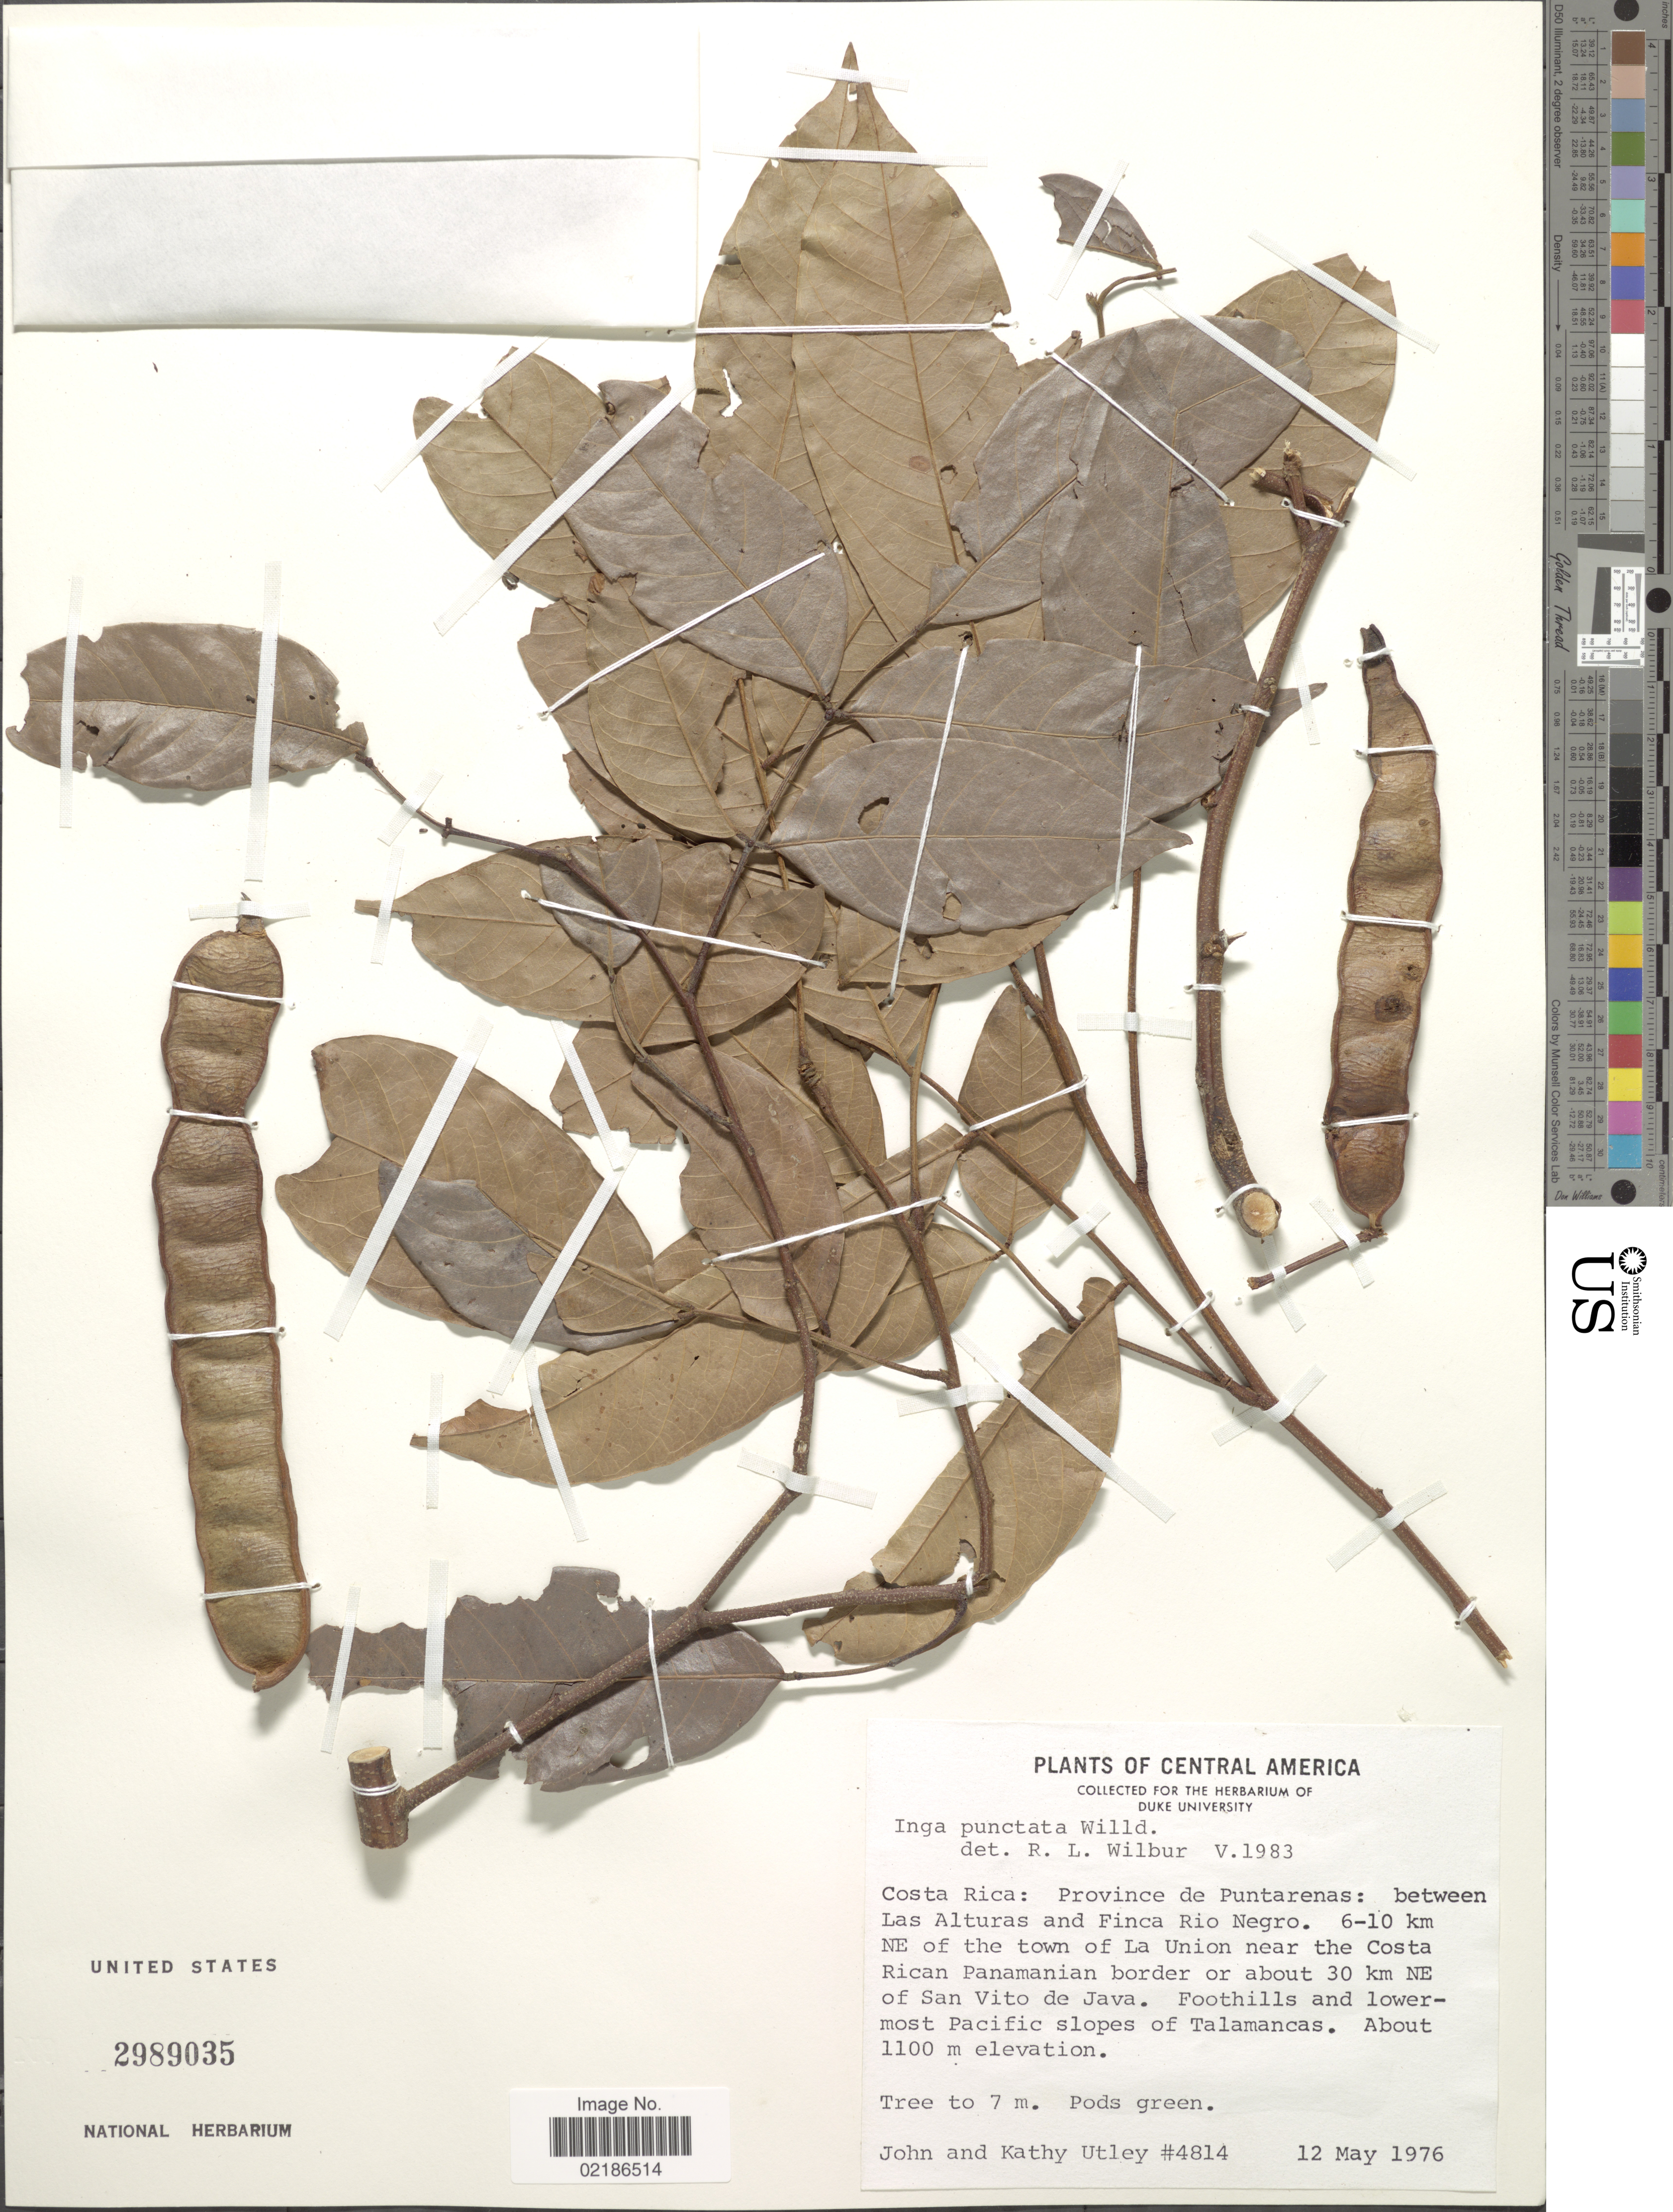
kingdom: Plantae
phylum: Tracheophyta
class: Magnoliopsida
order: Fabales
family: Fabaceae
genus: Inga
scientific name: Inga punctata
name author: Willd.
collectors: J. F. Utley & K. Burt-Utley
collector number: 4814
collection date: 1976-05-12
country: Costa Rica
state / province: Puntarenas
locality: Between Las Alturas and Finca Rio Negro, 6-10 km NE of the town of La Union near the Costa Rican Panamanian border or about 30 km NE of San Vito de Java, foothills and lowermost Pacific slopes of Talamancas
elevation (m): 1100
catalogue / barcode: US 2989035